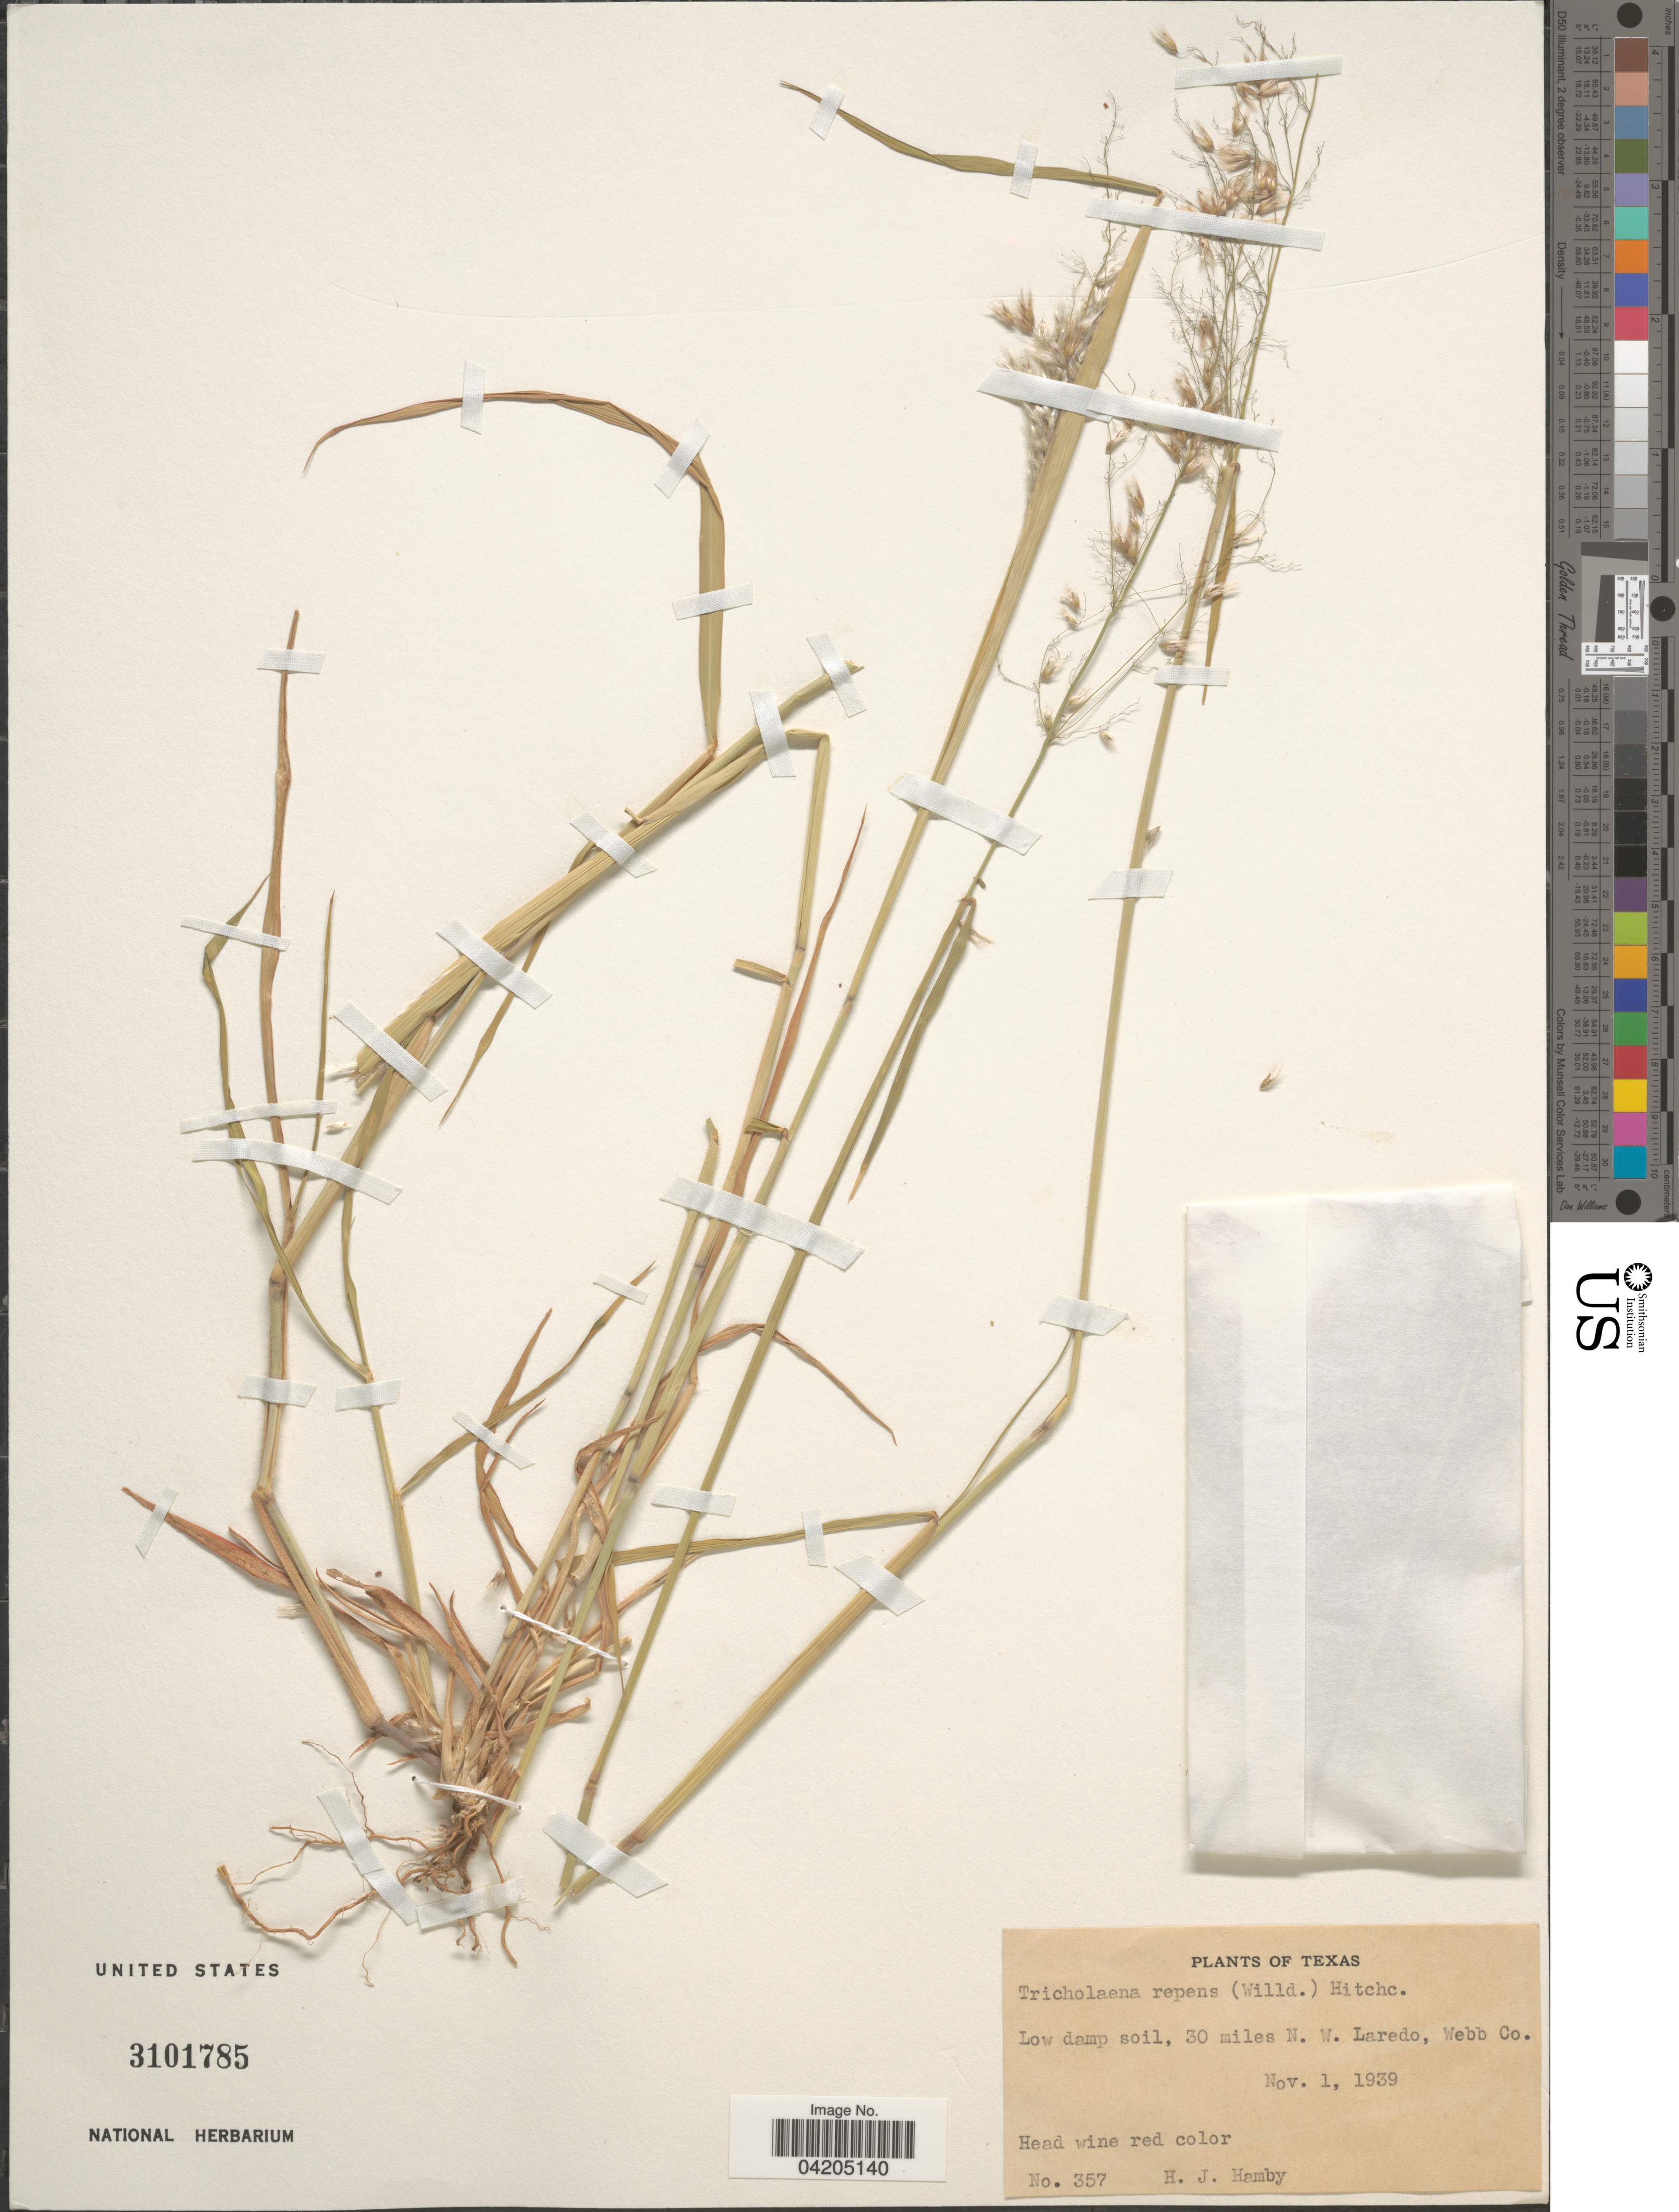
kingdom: Plantae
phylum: Tracheophyta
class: Liliopsida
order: Poales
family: Poaceae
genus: Melinis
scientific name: Melinis repens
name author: (Willd.) Zizka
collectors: H. Hamby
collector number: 357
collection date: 1939-11-01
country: United States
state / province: Texas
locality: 30 miles N. W. Laredo, Webb Co.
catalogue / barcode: US 3101785